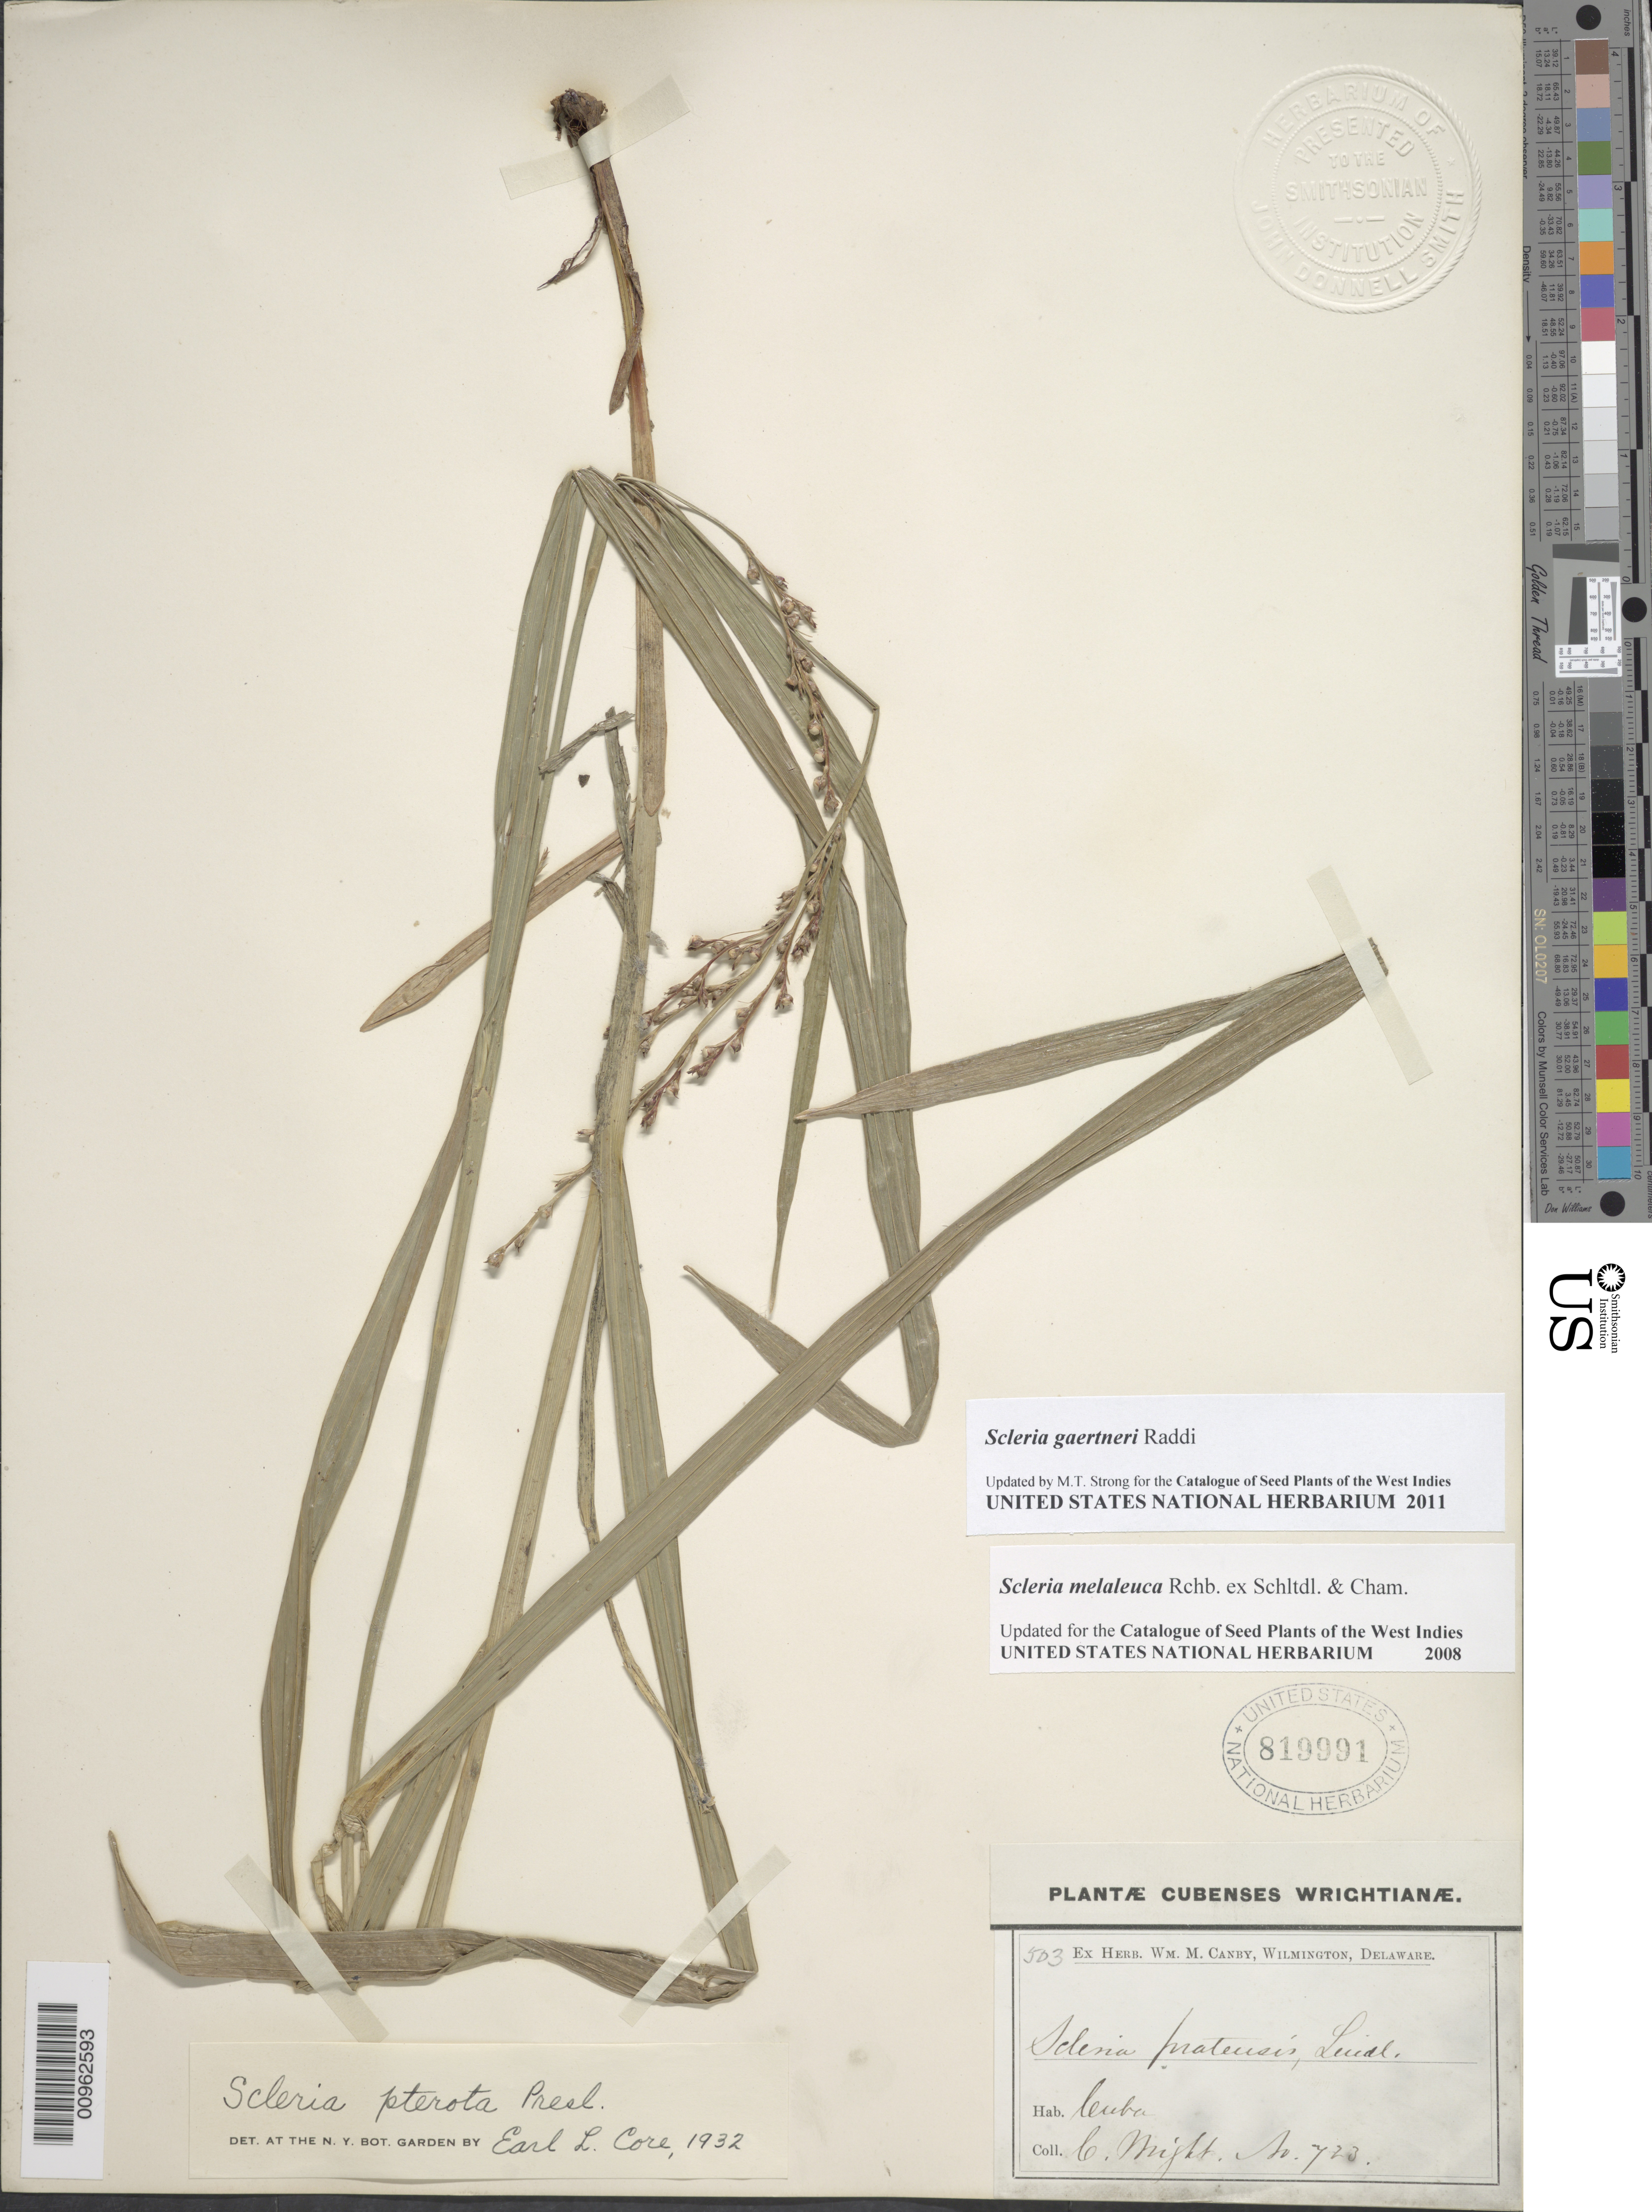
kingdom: Plantae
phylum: Tracheophyta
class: Liliopsida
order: Poales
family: Cyperaceae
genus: Scleria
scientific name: Scleria gaertneri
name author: Raddi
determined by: Strong, M. T., (US), Smithsonian Institution - National Museum of Natural History (UNITED STATES)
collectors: C. Wright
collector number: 723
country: Cuba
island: Cuba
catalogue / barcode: US 819991